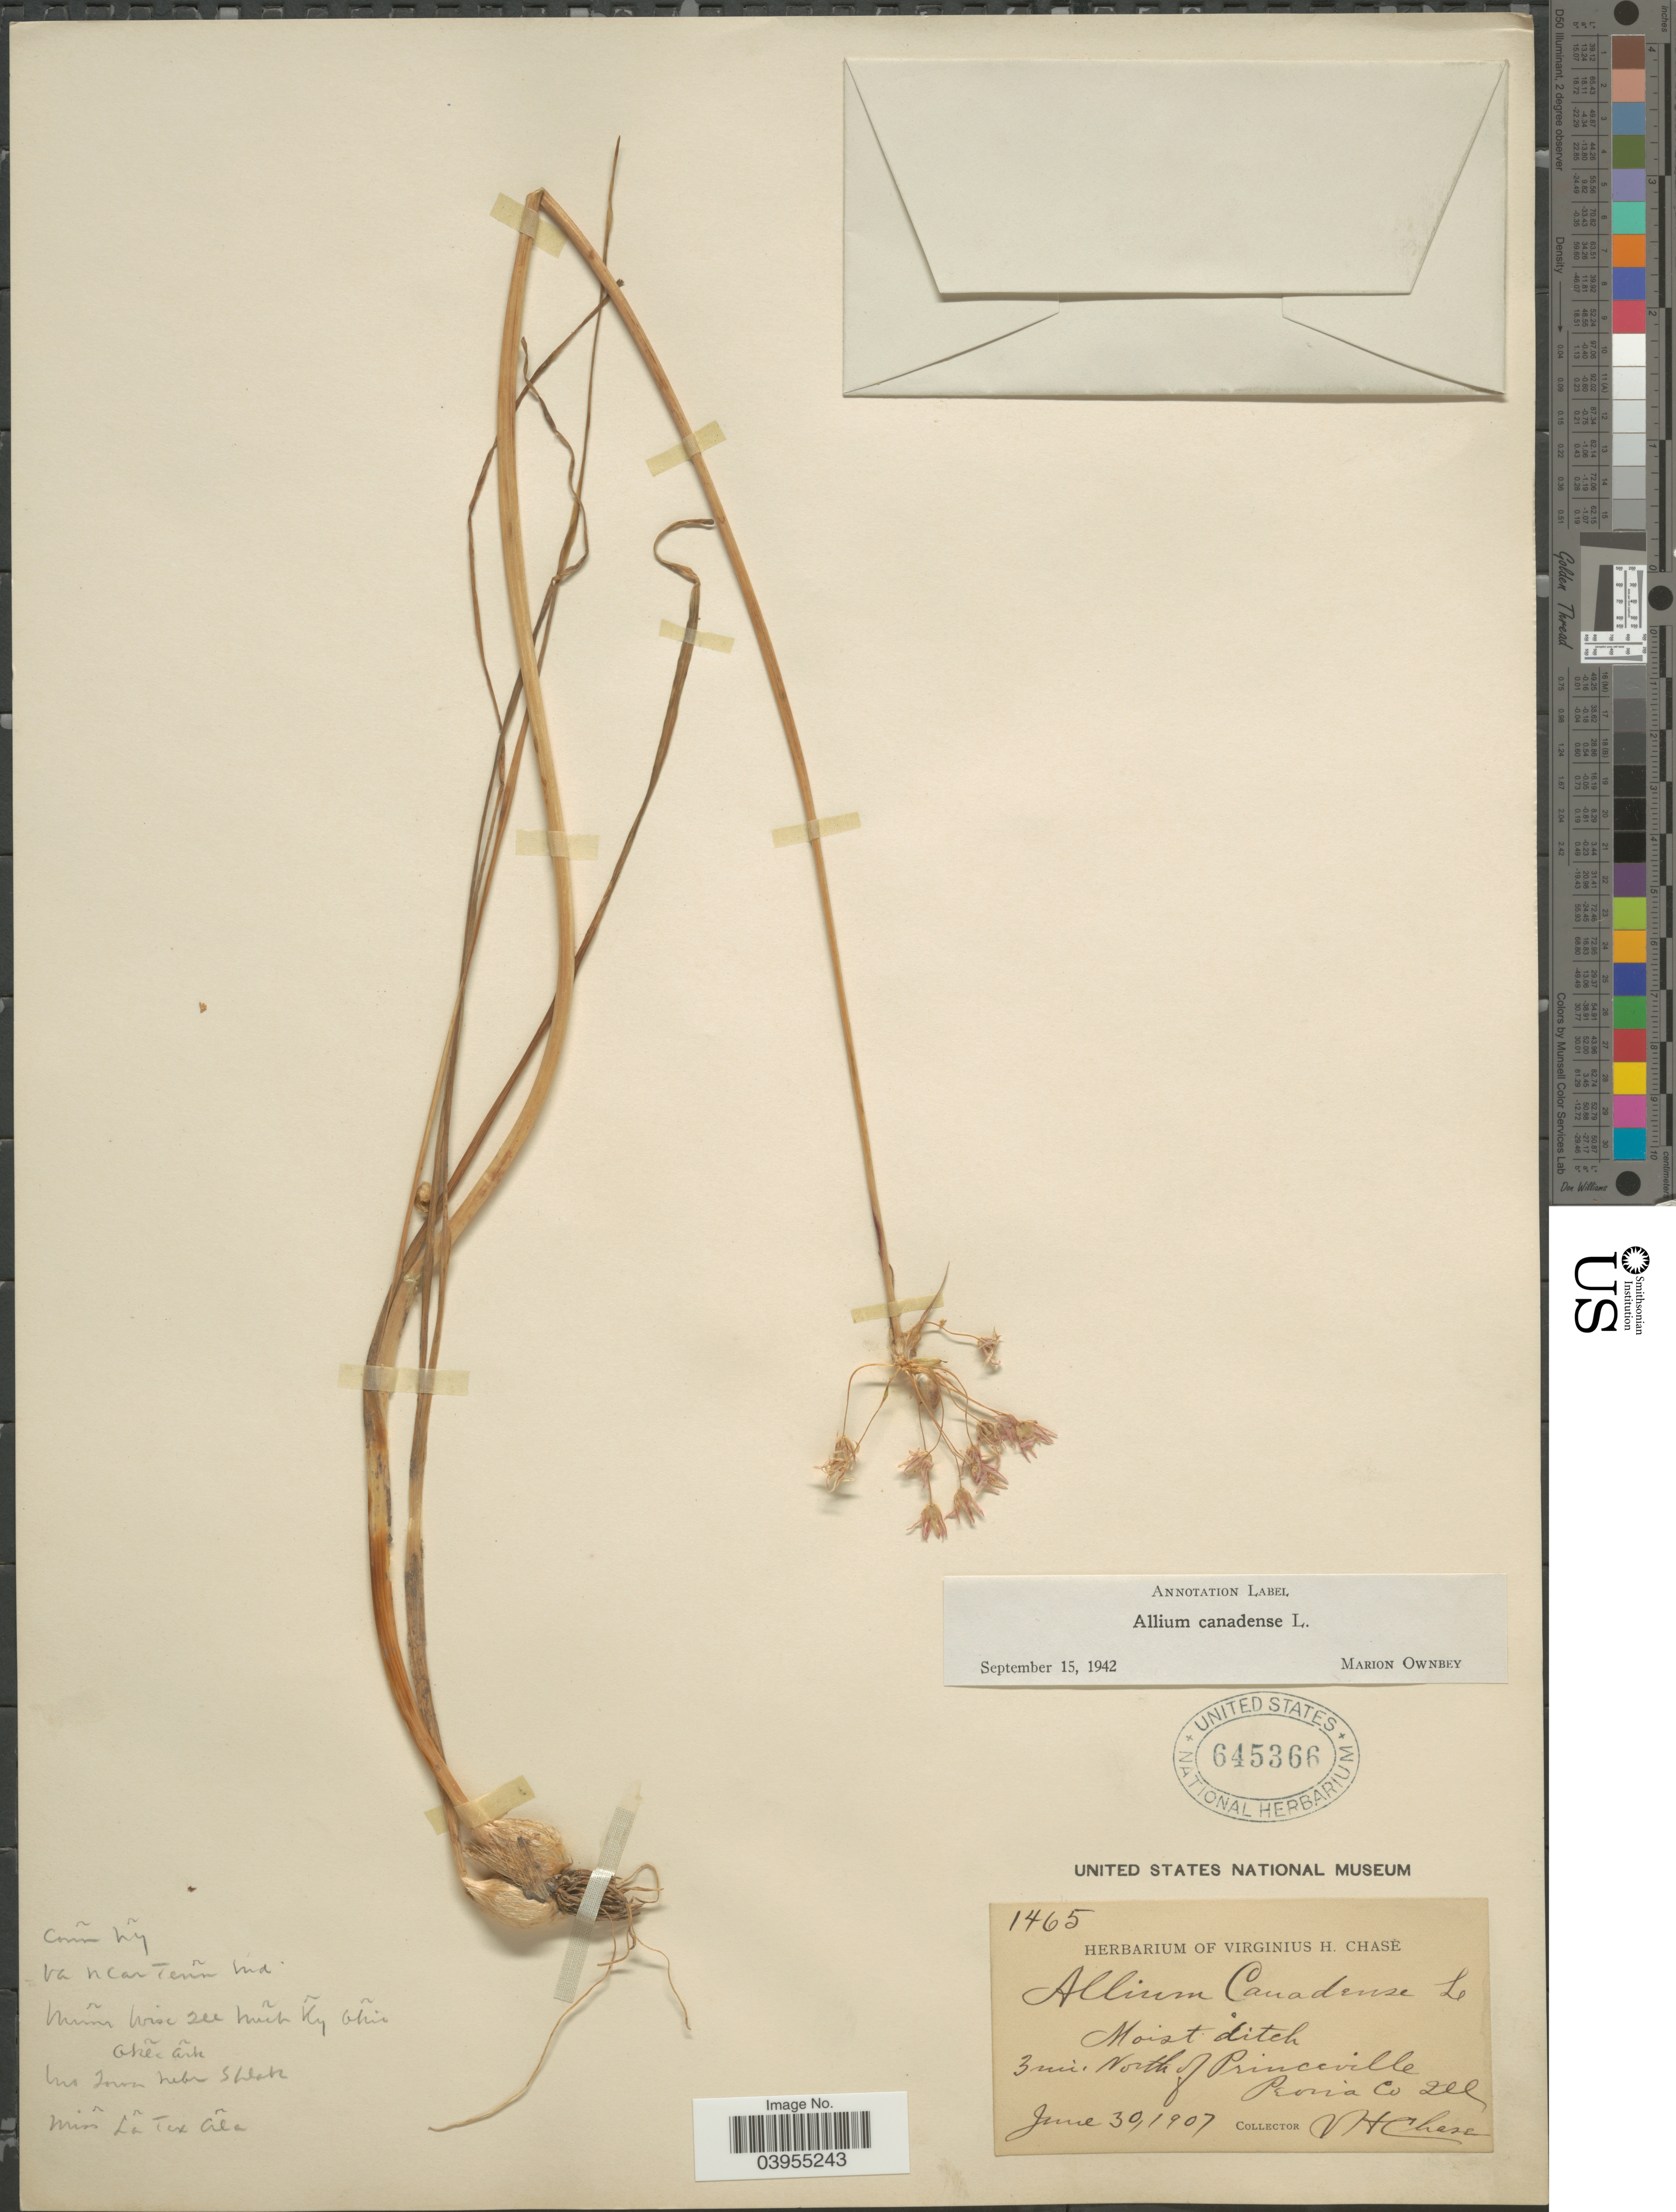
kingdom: Plantae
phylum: Tracheophyta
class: Liliopsida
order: Asparagales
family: Amaryllidaceae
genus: Allium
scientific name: Allium canadense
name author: L.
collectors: V. H. Chase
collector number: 1465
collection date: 1907-06-30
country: United States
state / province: Illinois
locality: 3 mi. North of Princeville. Peoria Co.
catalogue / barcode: US 645366